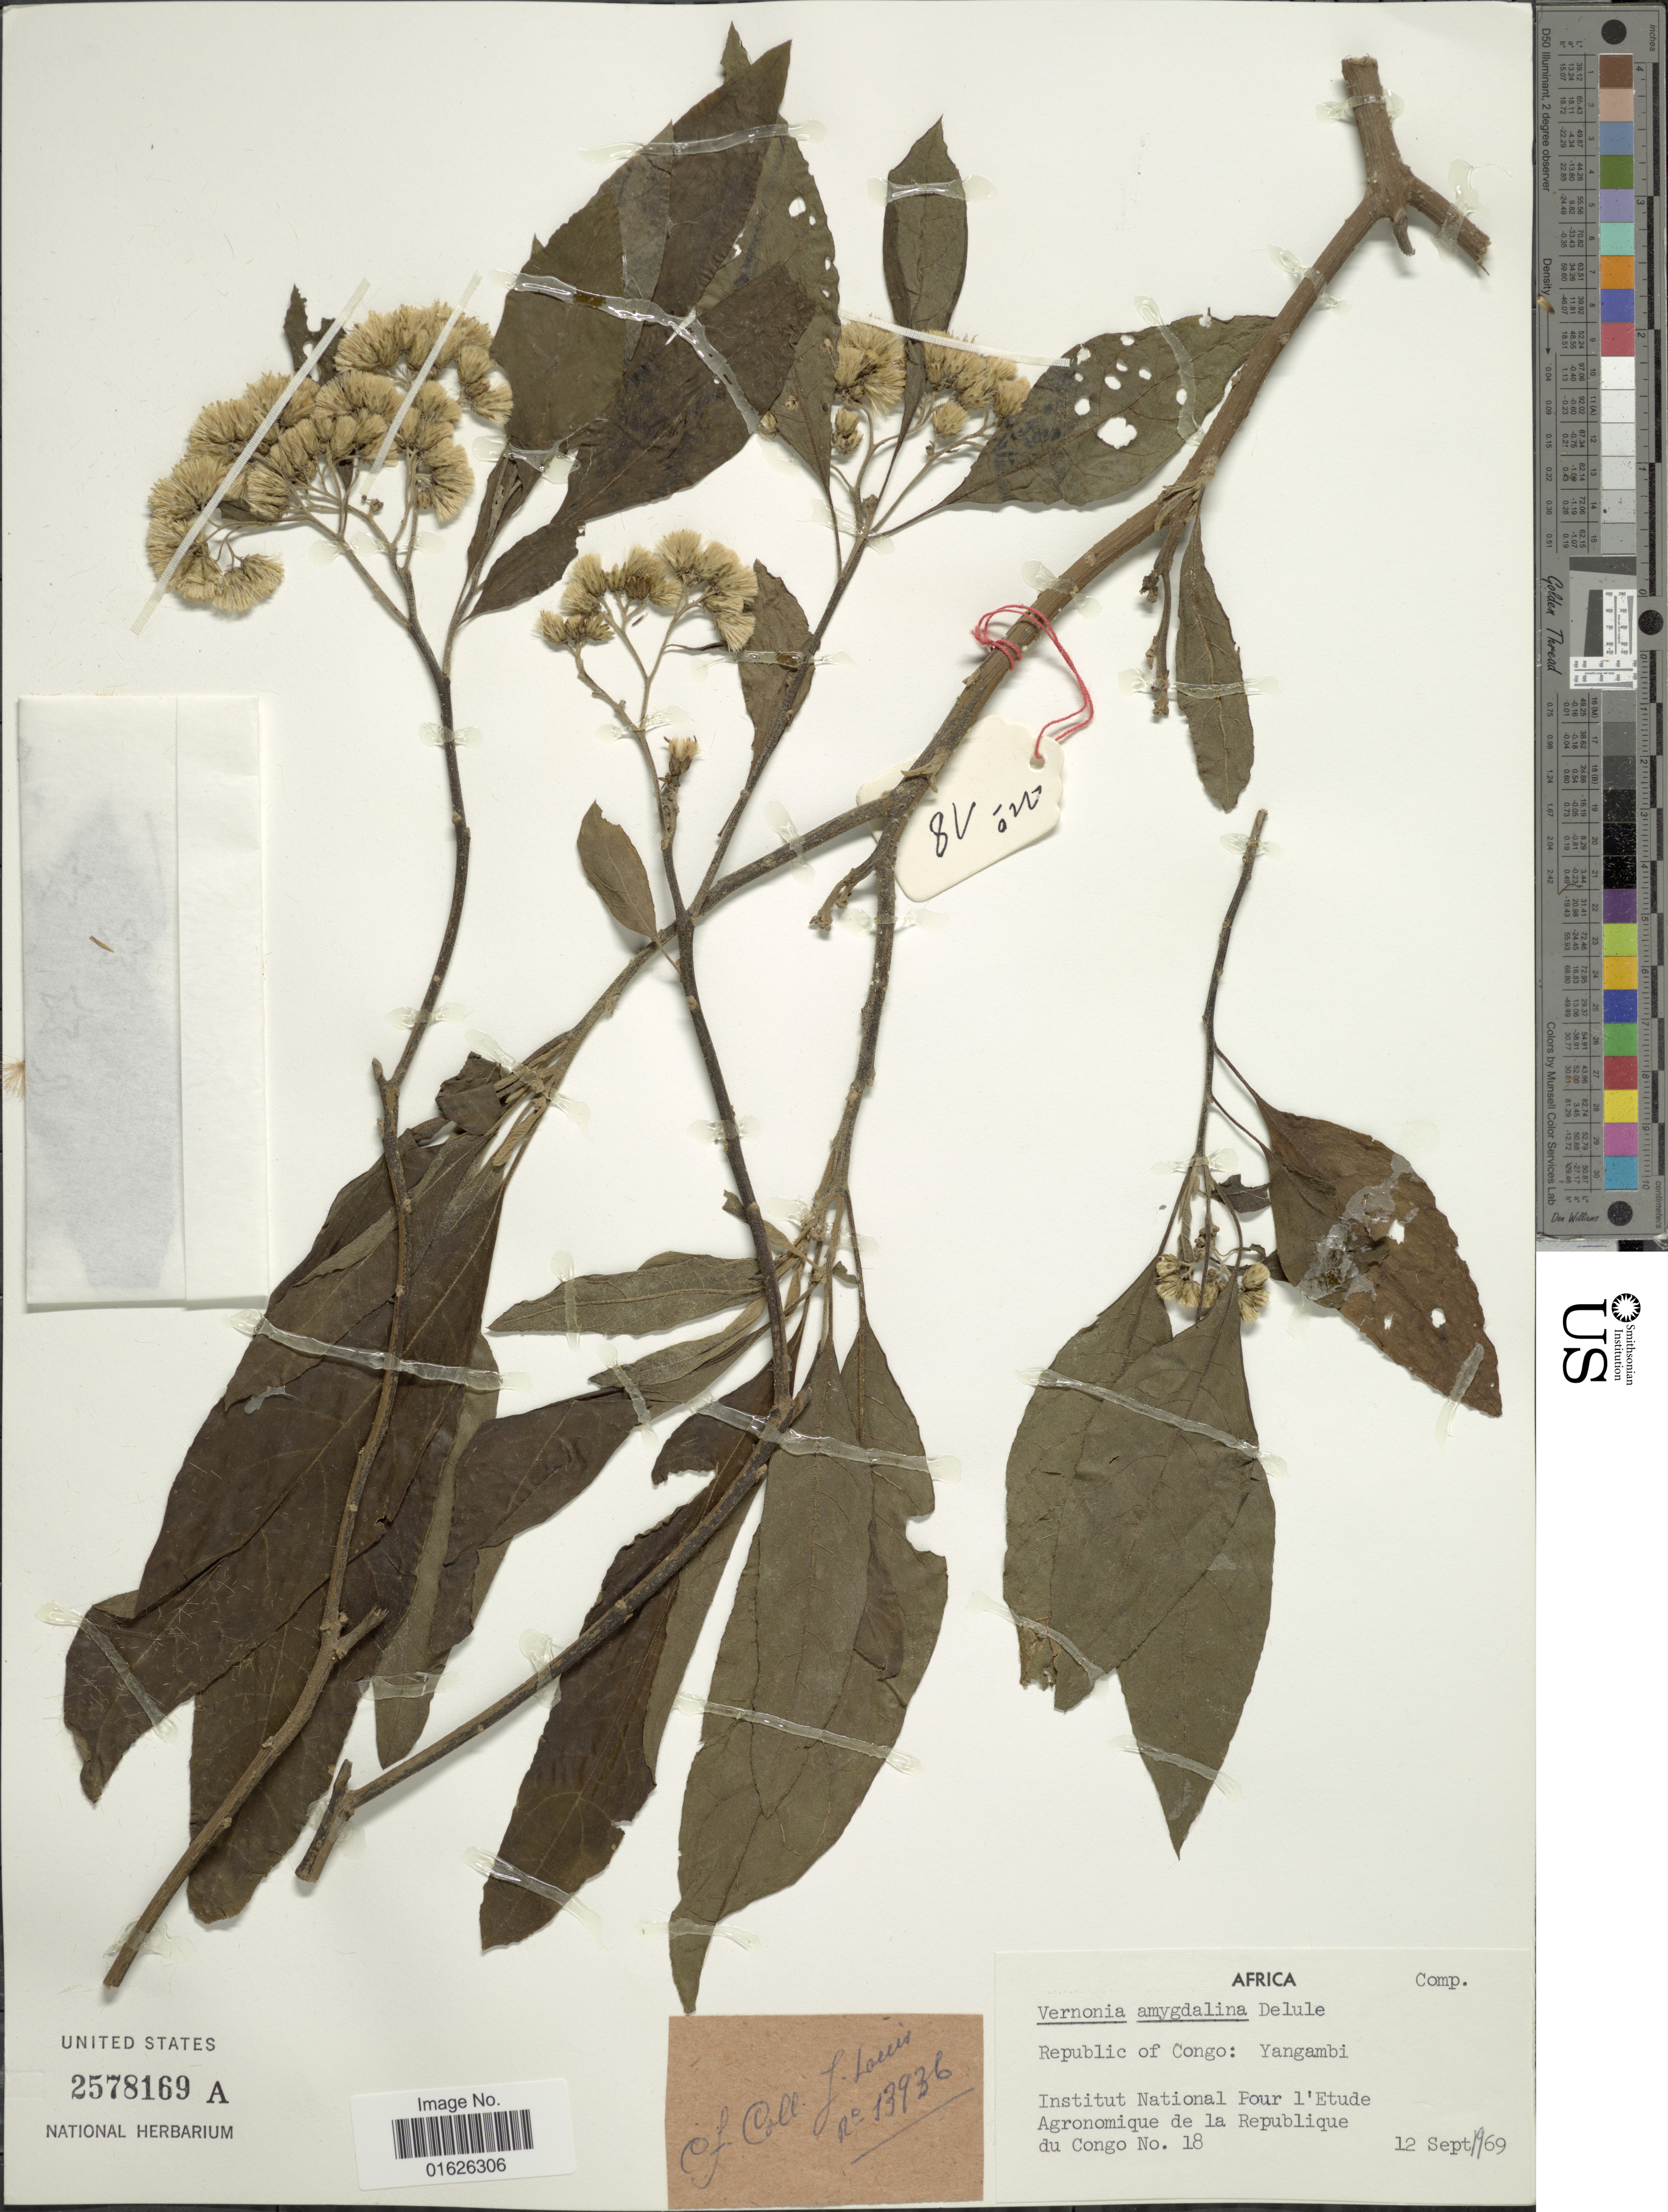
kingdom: Plantae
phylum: Tracheophyta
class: Magnoliopsida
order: Asterales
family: Asteraceae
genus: Gymnanthemum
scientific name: Gymnanthemum amygdalinum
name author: (Delile) Sch. Bip. ex Walp.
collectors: J. Louis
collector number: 13936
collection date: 1969-09-12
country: Congo, Democratic Republic of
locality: Yangambi.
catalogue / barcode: US 2578169A